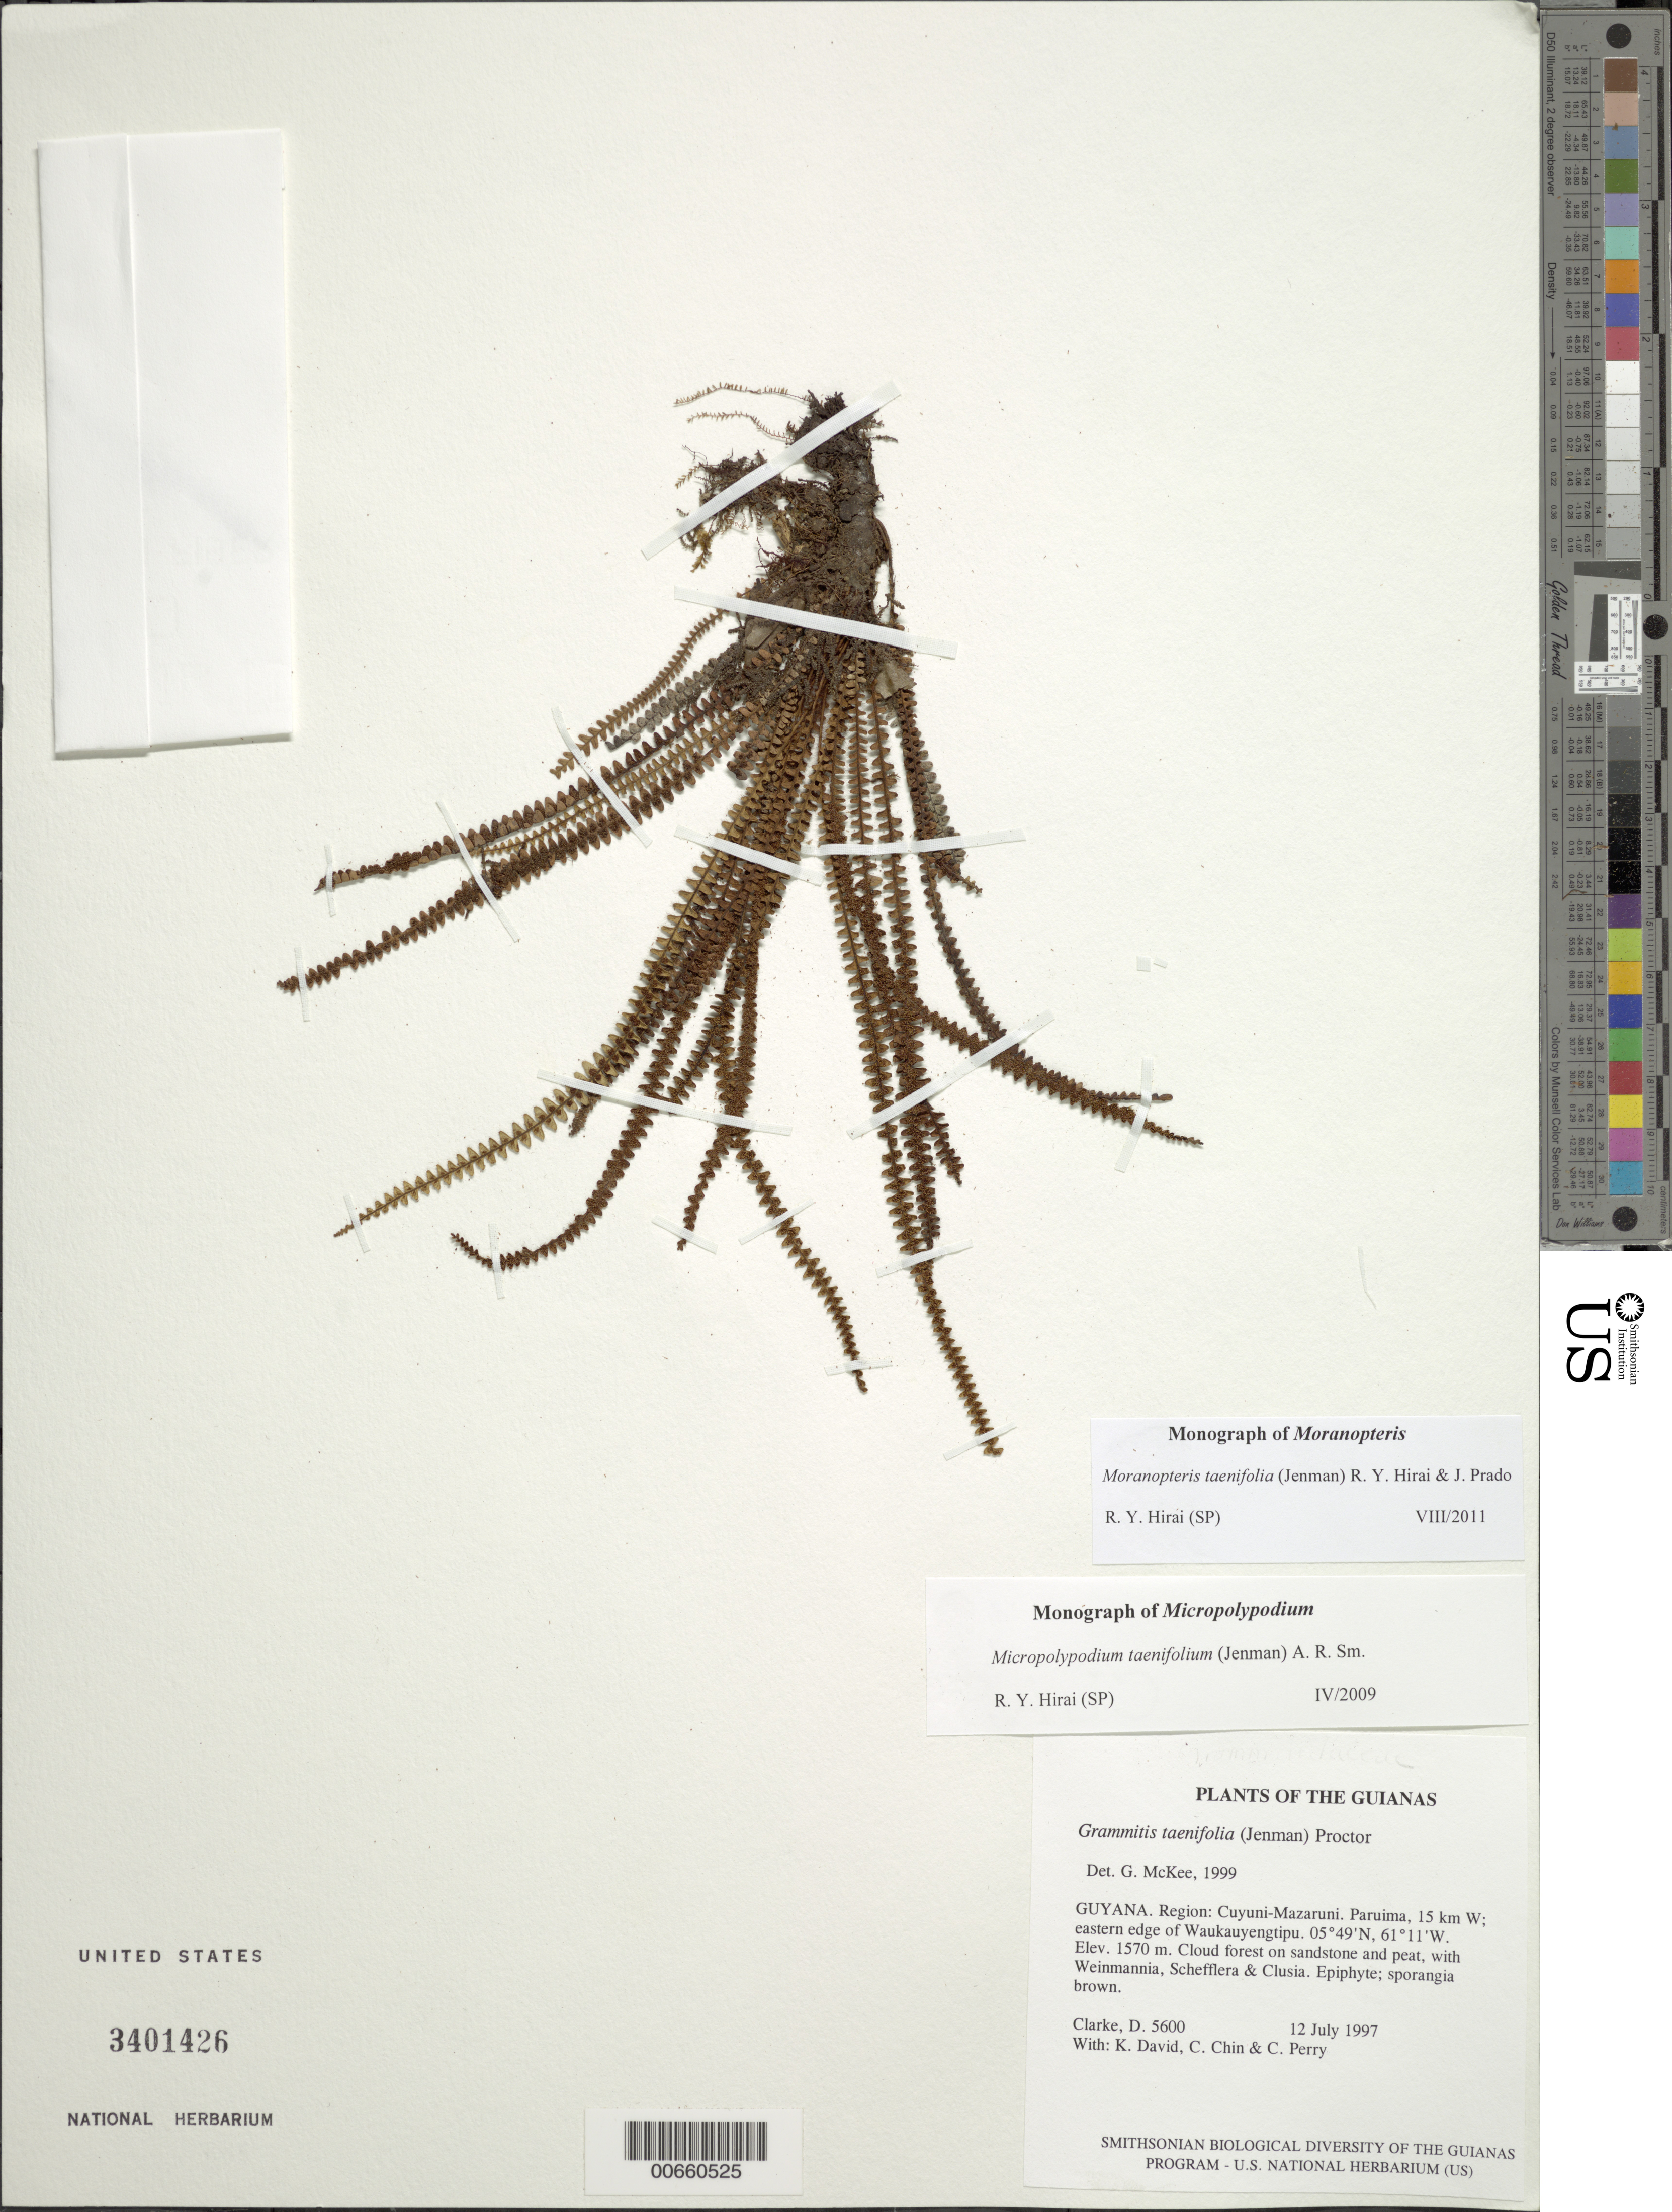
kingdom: Plantae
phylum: Tracheophyta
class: Polypodiopsida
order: Polypodiales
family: Polypodiaceae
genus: Moranopteris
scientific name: Moranopteris taenifolia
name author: (Jenman) R. Y. Hirai & J. Prado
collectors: H. D. Clarke, K. David, C. Chin & C. Perry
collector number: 5600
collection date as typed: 12 July 1997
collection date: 1997-07-12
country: Guyana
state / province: Cuyuni-Mazaruni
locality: Paruima, 15 km W; eastern edge of Waukauyengtipu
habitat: Cloud forest on sandstone and peat, with Weinmannia, Schefflera & Clusia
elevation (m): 1570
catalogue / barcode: US 3401426